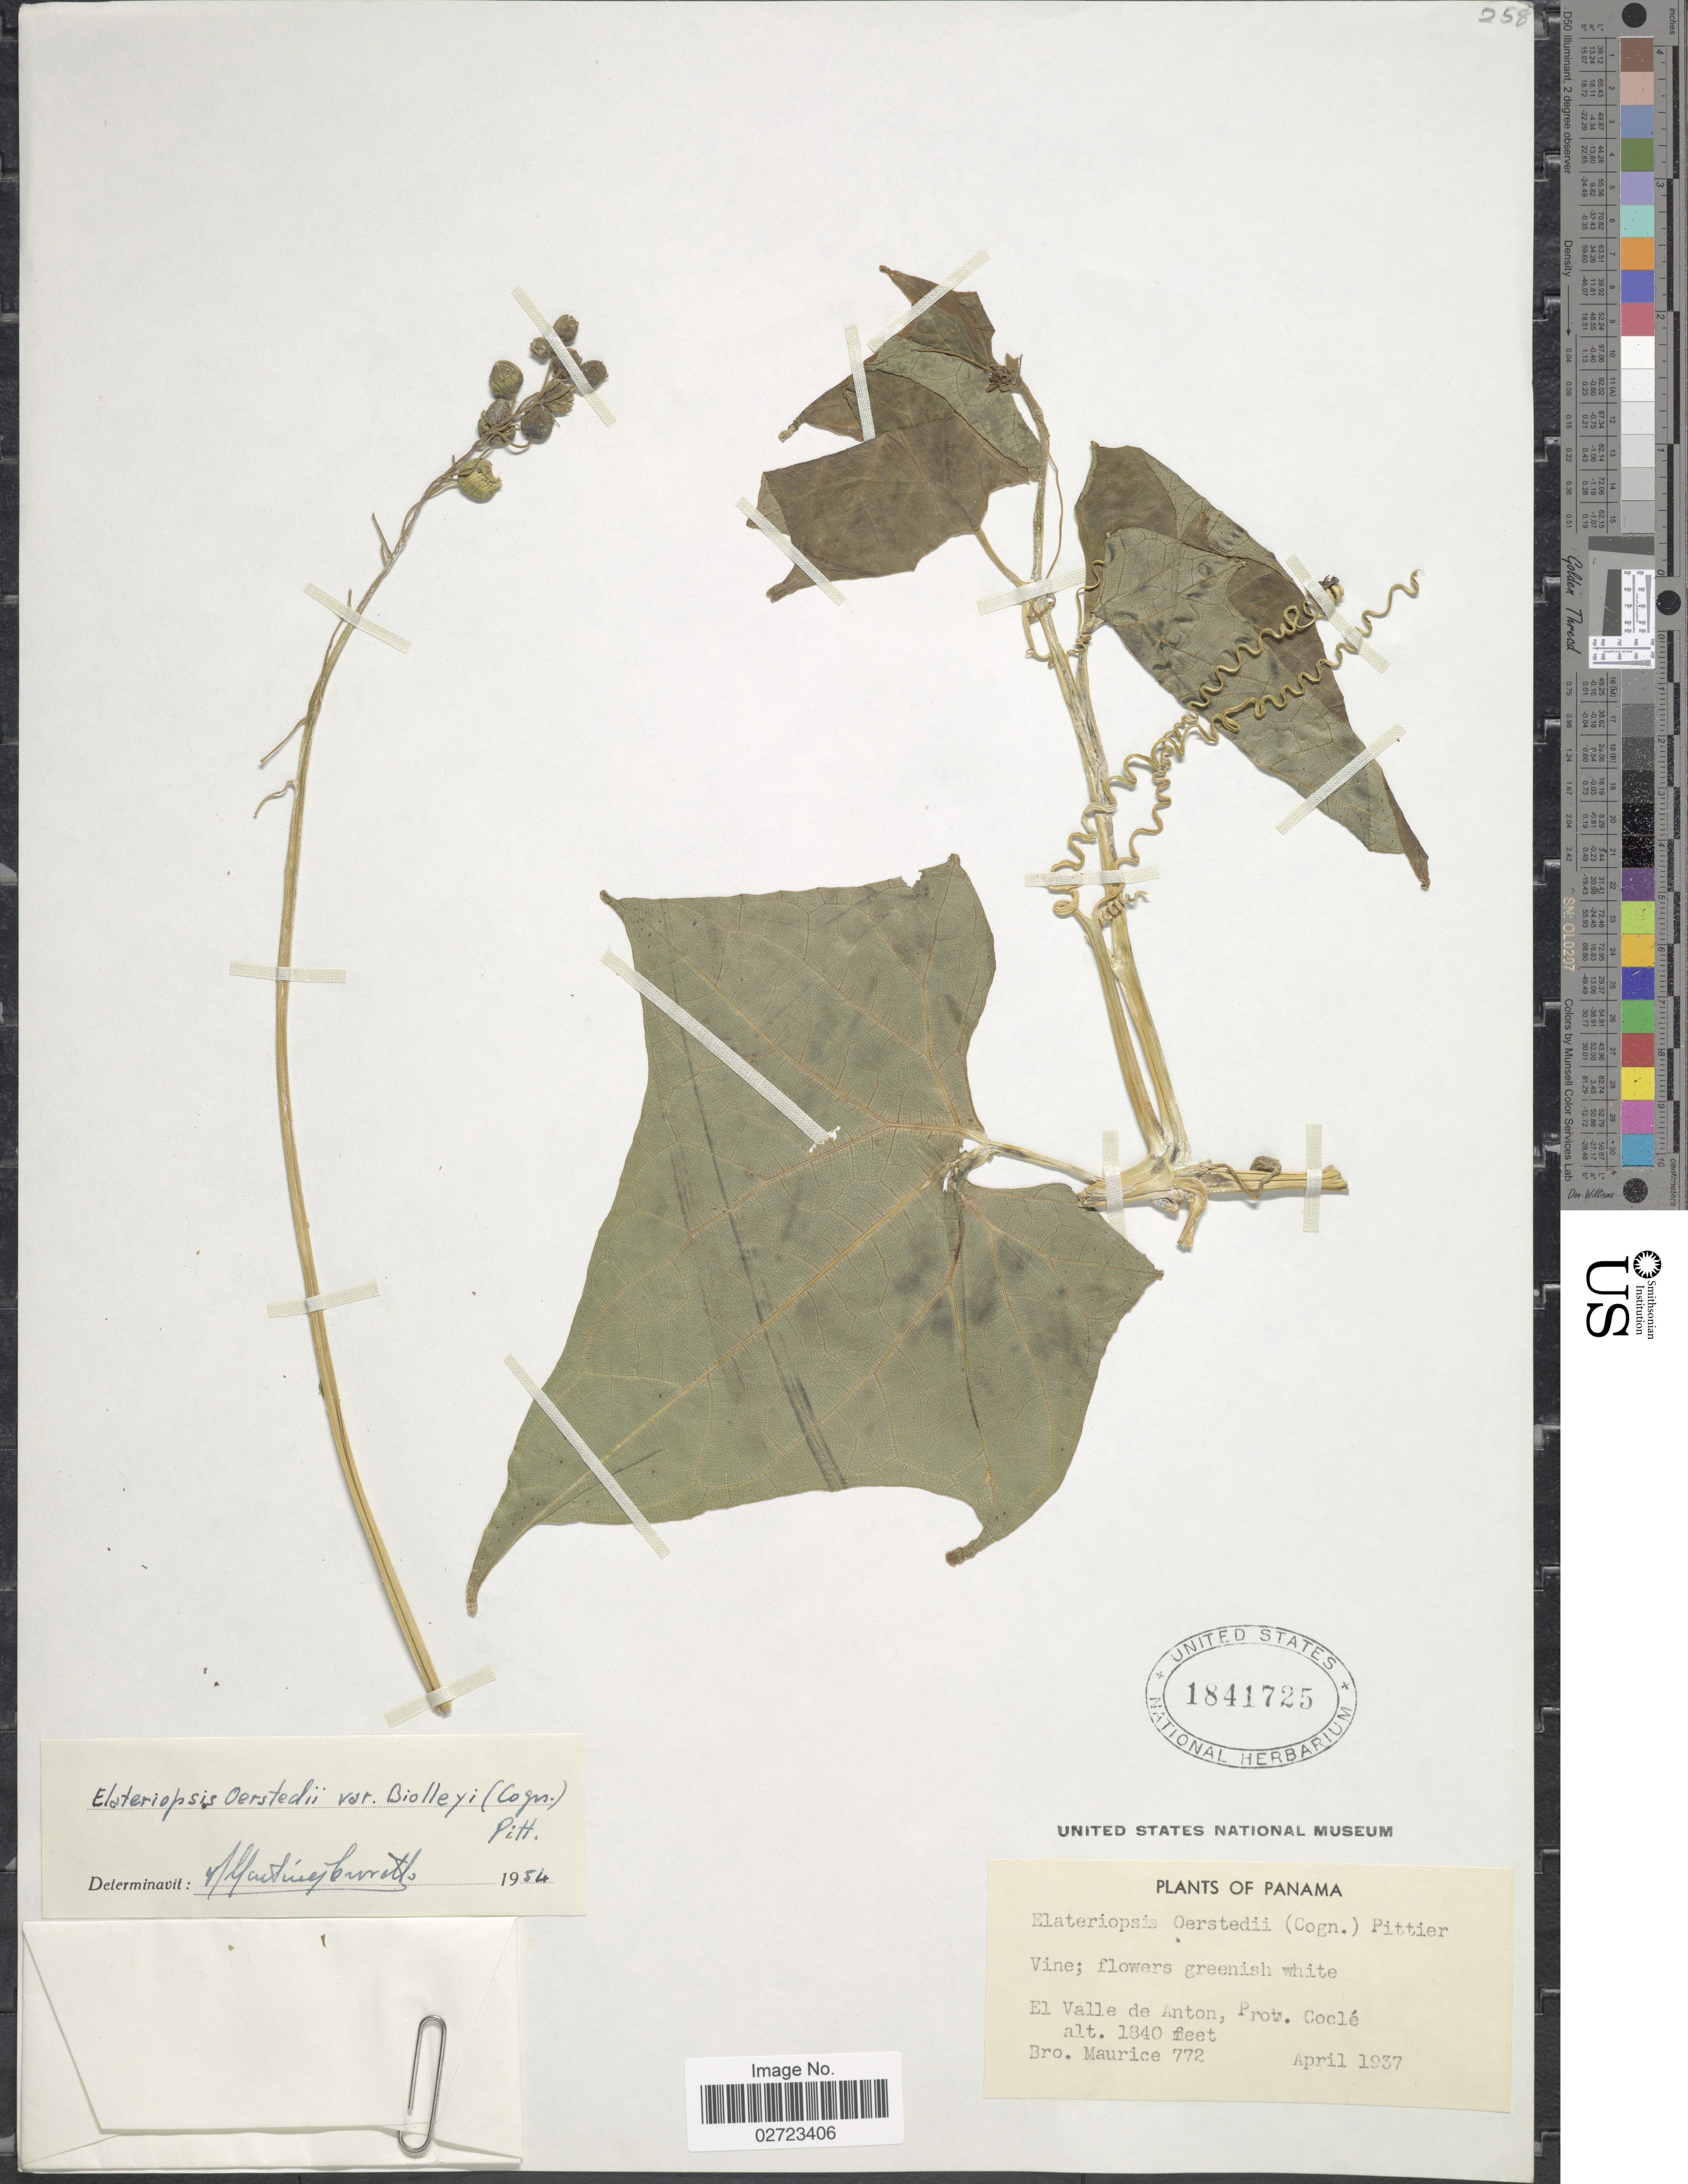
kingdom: Plantae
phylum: Tracheophyta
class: Magnoliopsida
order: Cucurbitales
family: Cucurbitaceae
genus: Hanburia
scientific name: Hanburia oerstedii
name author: (Cogn.) H. Schaef. & S.S. Renner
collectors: B. Maurice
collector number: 772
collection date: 1937-04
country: Panama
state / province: Coclé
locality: El Valle de Anton.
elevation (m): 561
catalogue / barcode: US 1841725